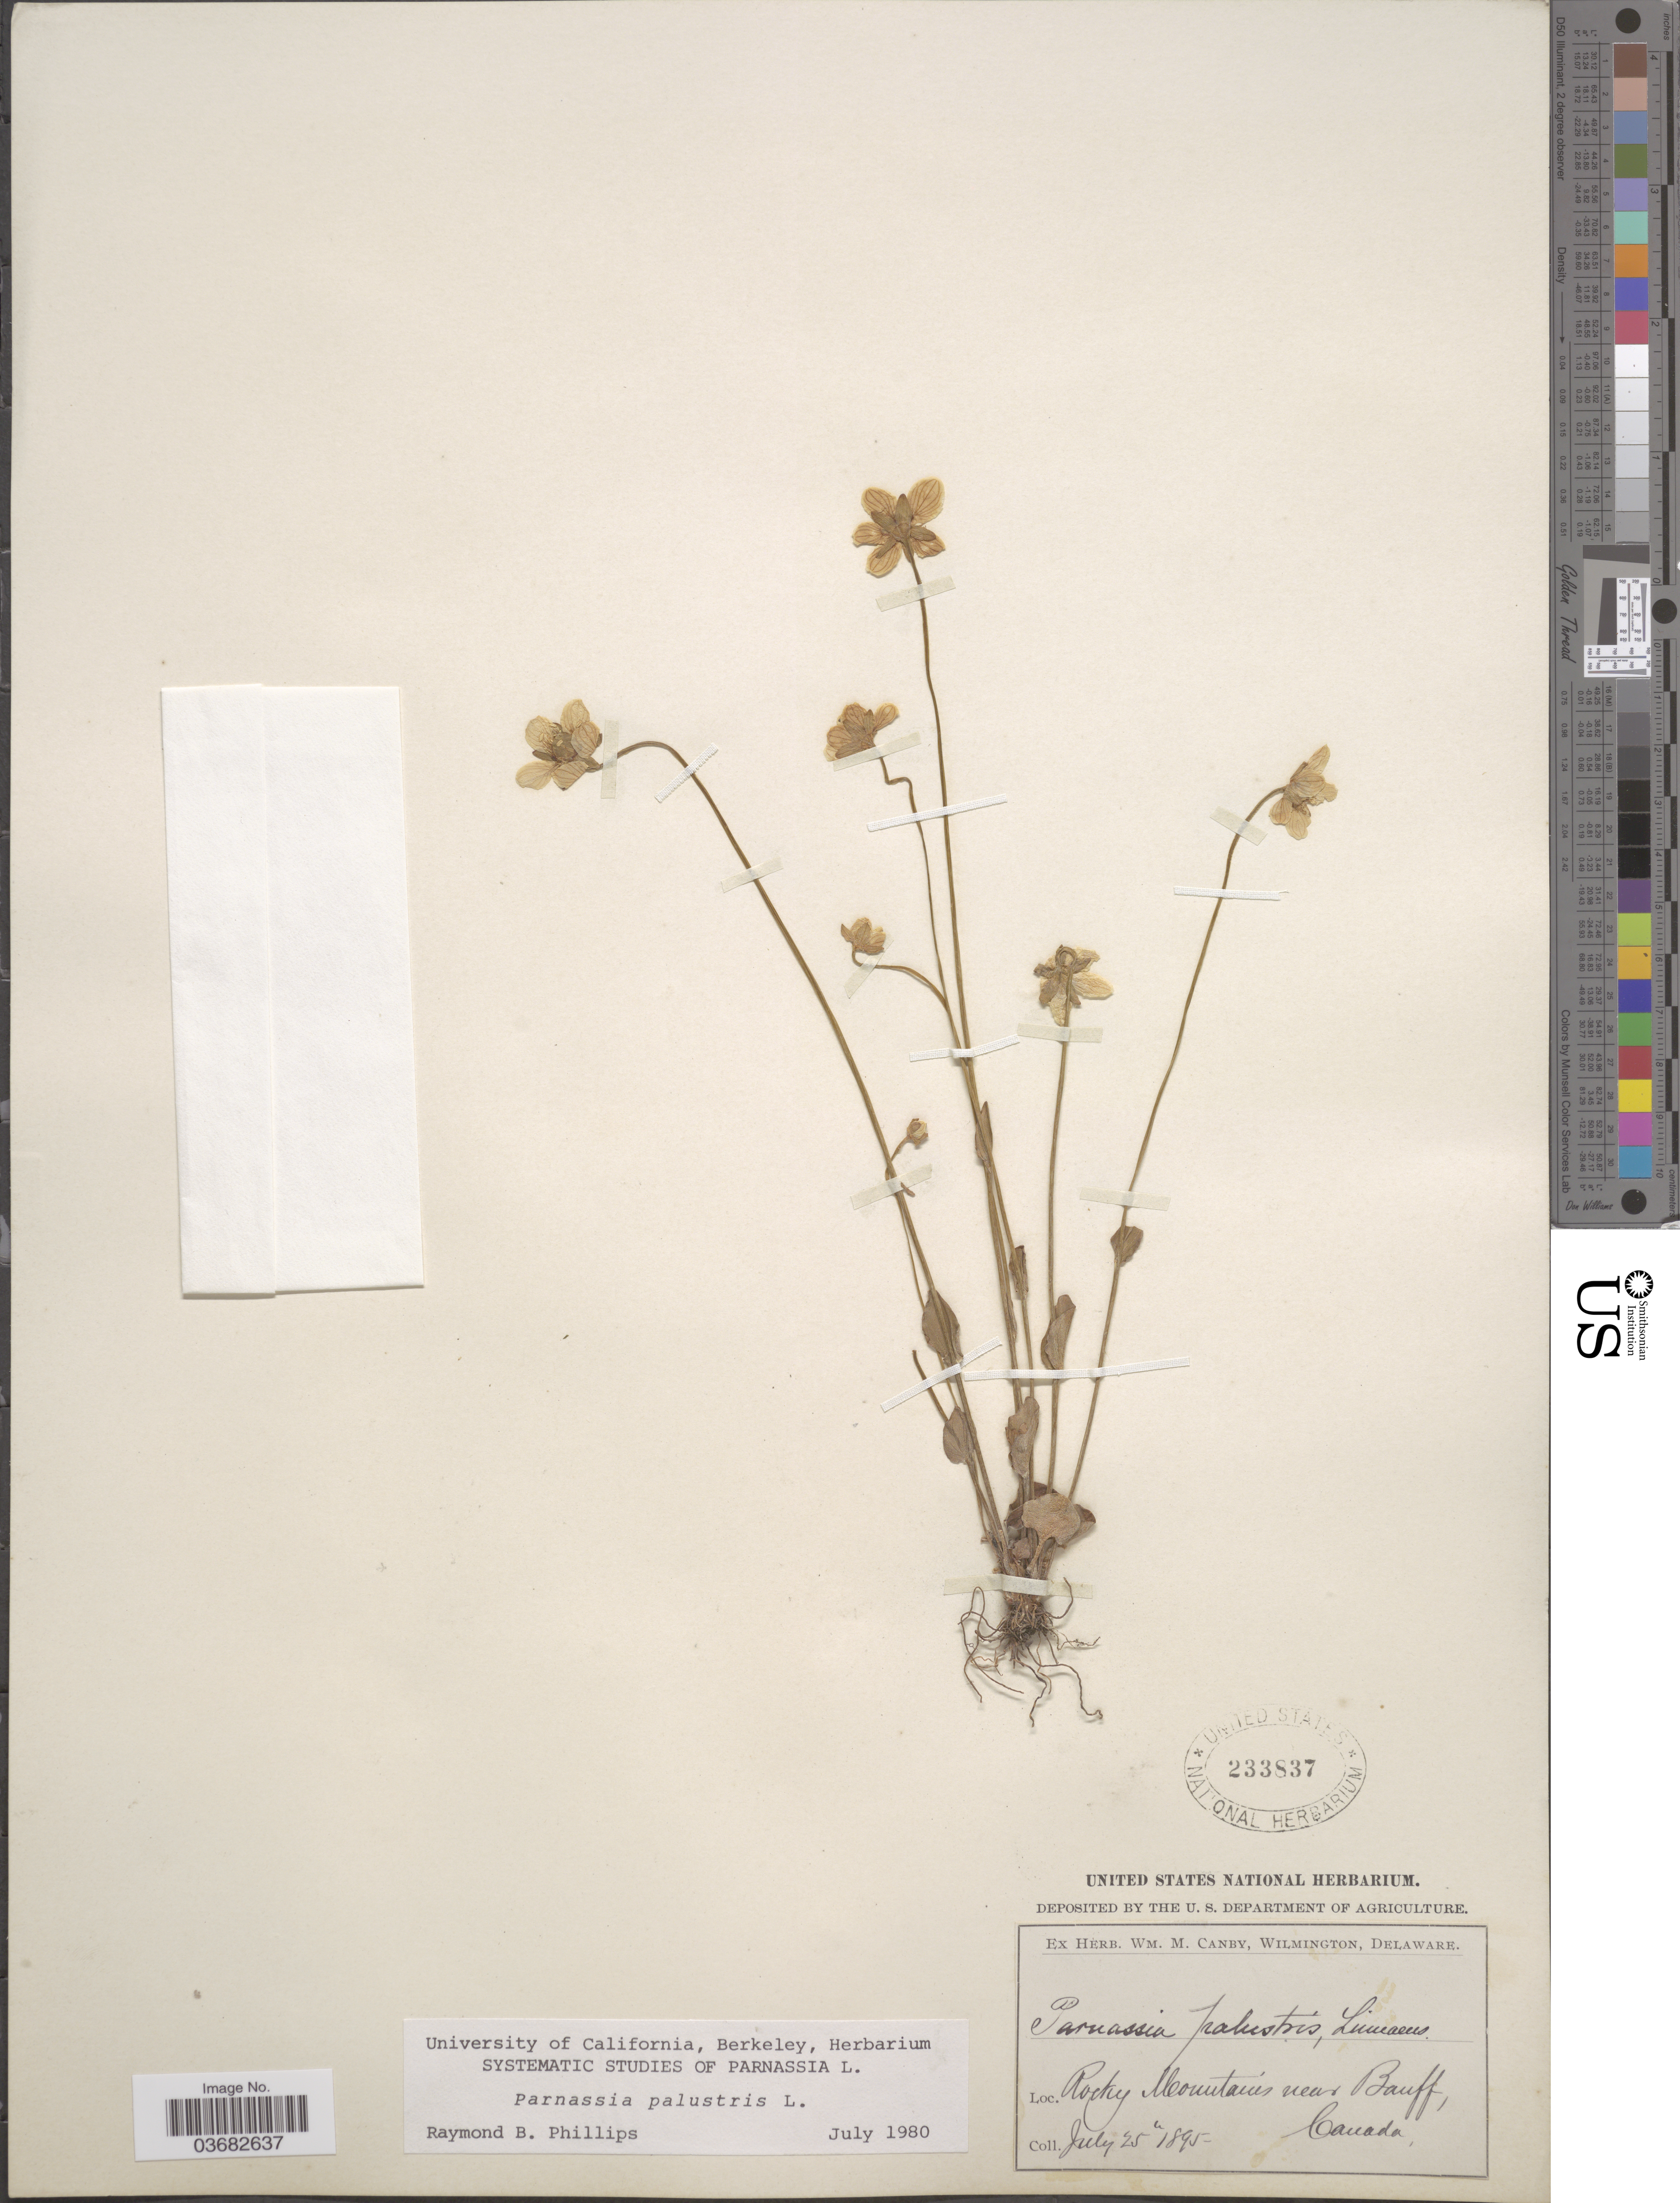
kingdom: Plantae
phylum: Tracheophyta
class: Magnoliopsida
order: Celastrales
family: Parnassiaceae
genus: Parnassia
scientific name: Parnassia palustris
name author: L.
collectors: ex herb. W.M. Canby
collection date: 1895-07-25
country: Canada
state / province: Alberta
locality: Rocky Mountains near Banff.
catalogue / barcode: US 233837